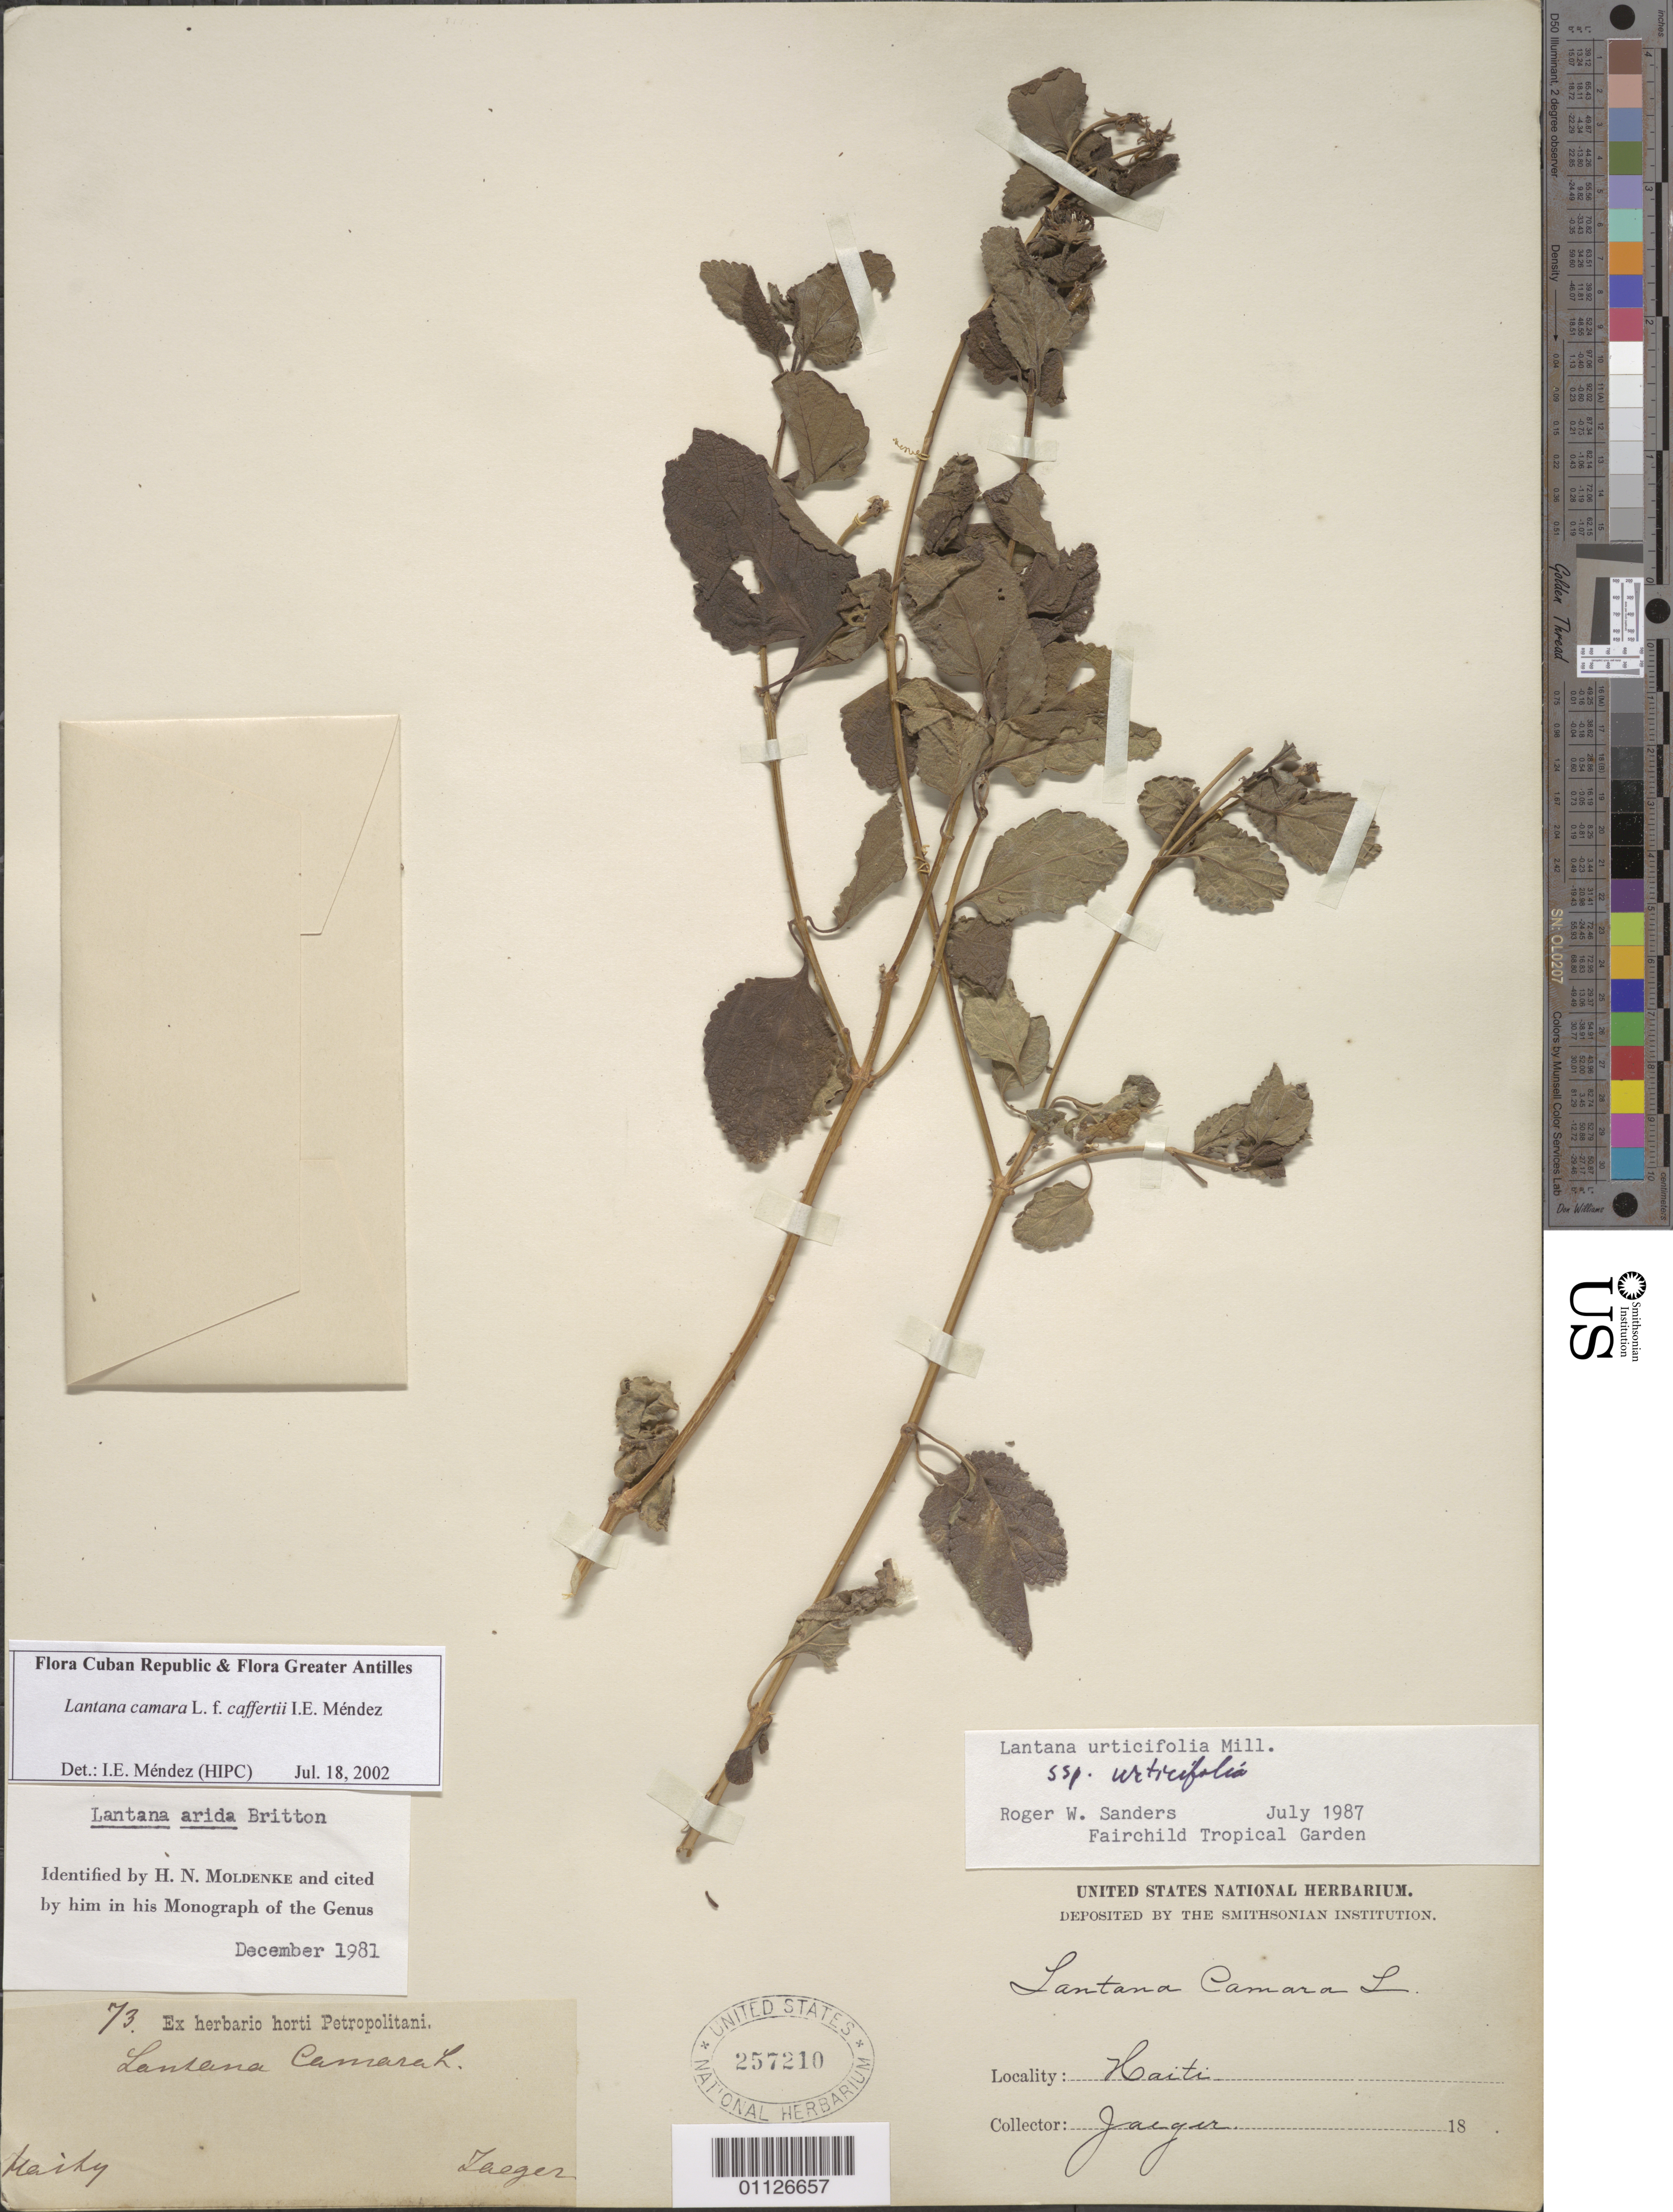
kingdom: Plantae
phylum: Tracheophyta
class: Magnoliopsida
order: Lamiales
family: Verbenaceae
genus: Lantana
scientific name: Lantana camara f. caffertyi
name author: I.E. Méndez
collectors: -. Jaeger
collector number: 73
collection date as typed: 01 Jan 1800 to 31 Dec 1899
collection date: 1800-01-01/1899-12-31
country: Haiti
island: Hispaniola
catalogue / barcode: US 257210